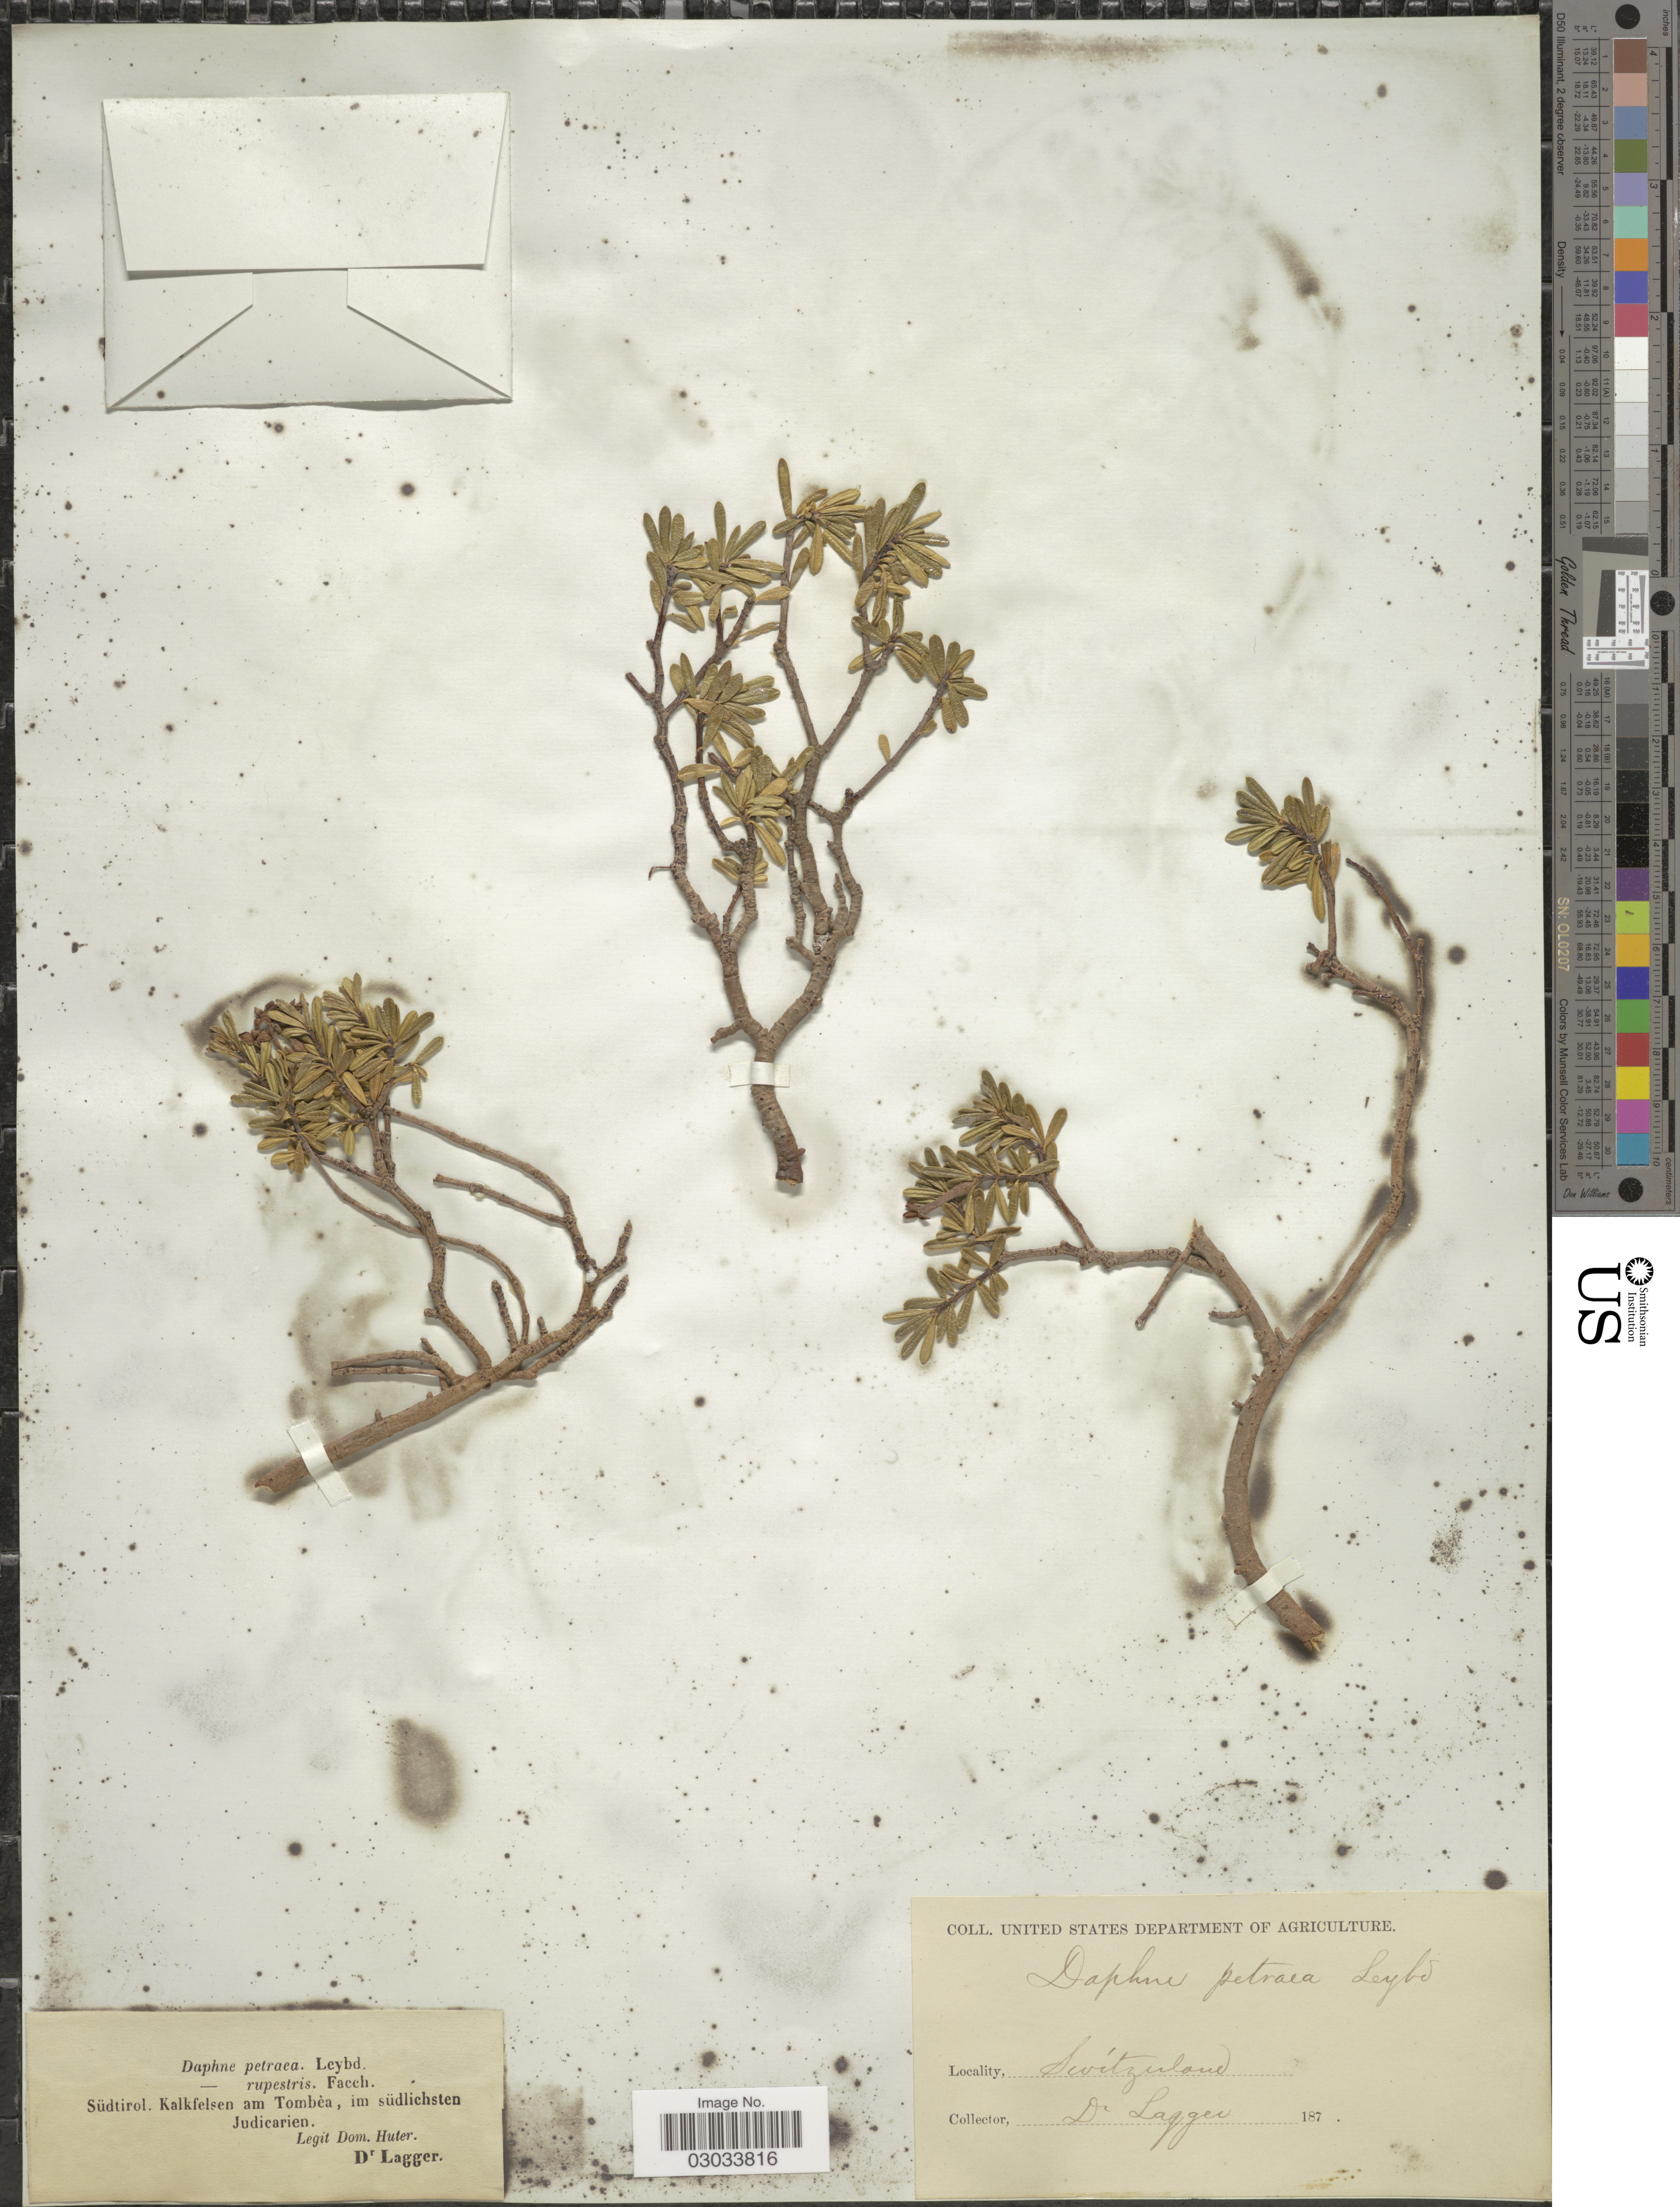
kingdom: Plantae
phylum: Tracheophyta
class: Magnoliopsida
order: Malvales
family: Thymelaeaceae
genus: Daphne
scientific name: Daphne petraea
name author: Leyb.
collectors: D. Huter & F. J. Lagger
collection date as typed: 187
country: Switzerland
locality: Südtirol, Kalkfelsen am Tombèa, im südlichsten Judicarien.